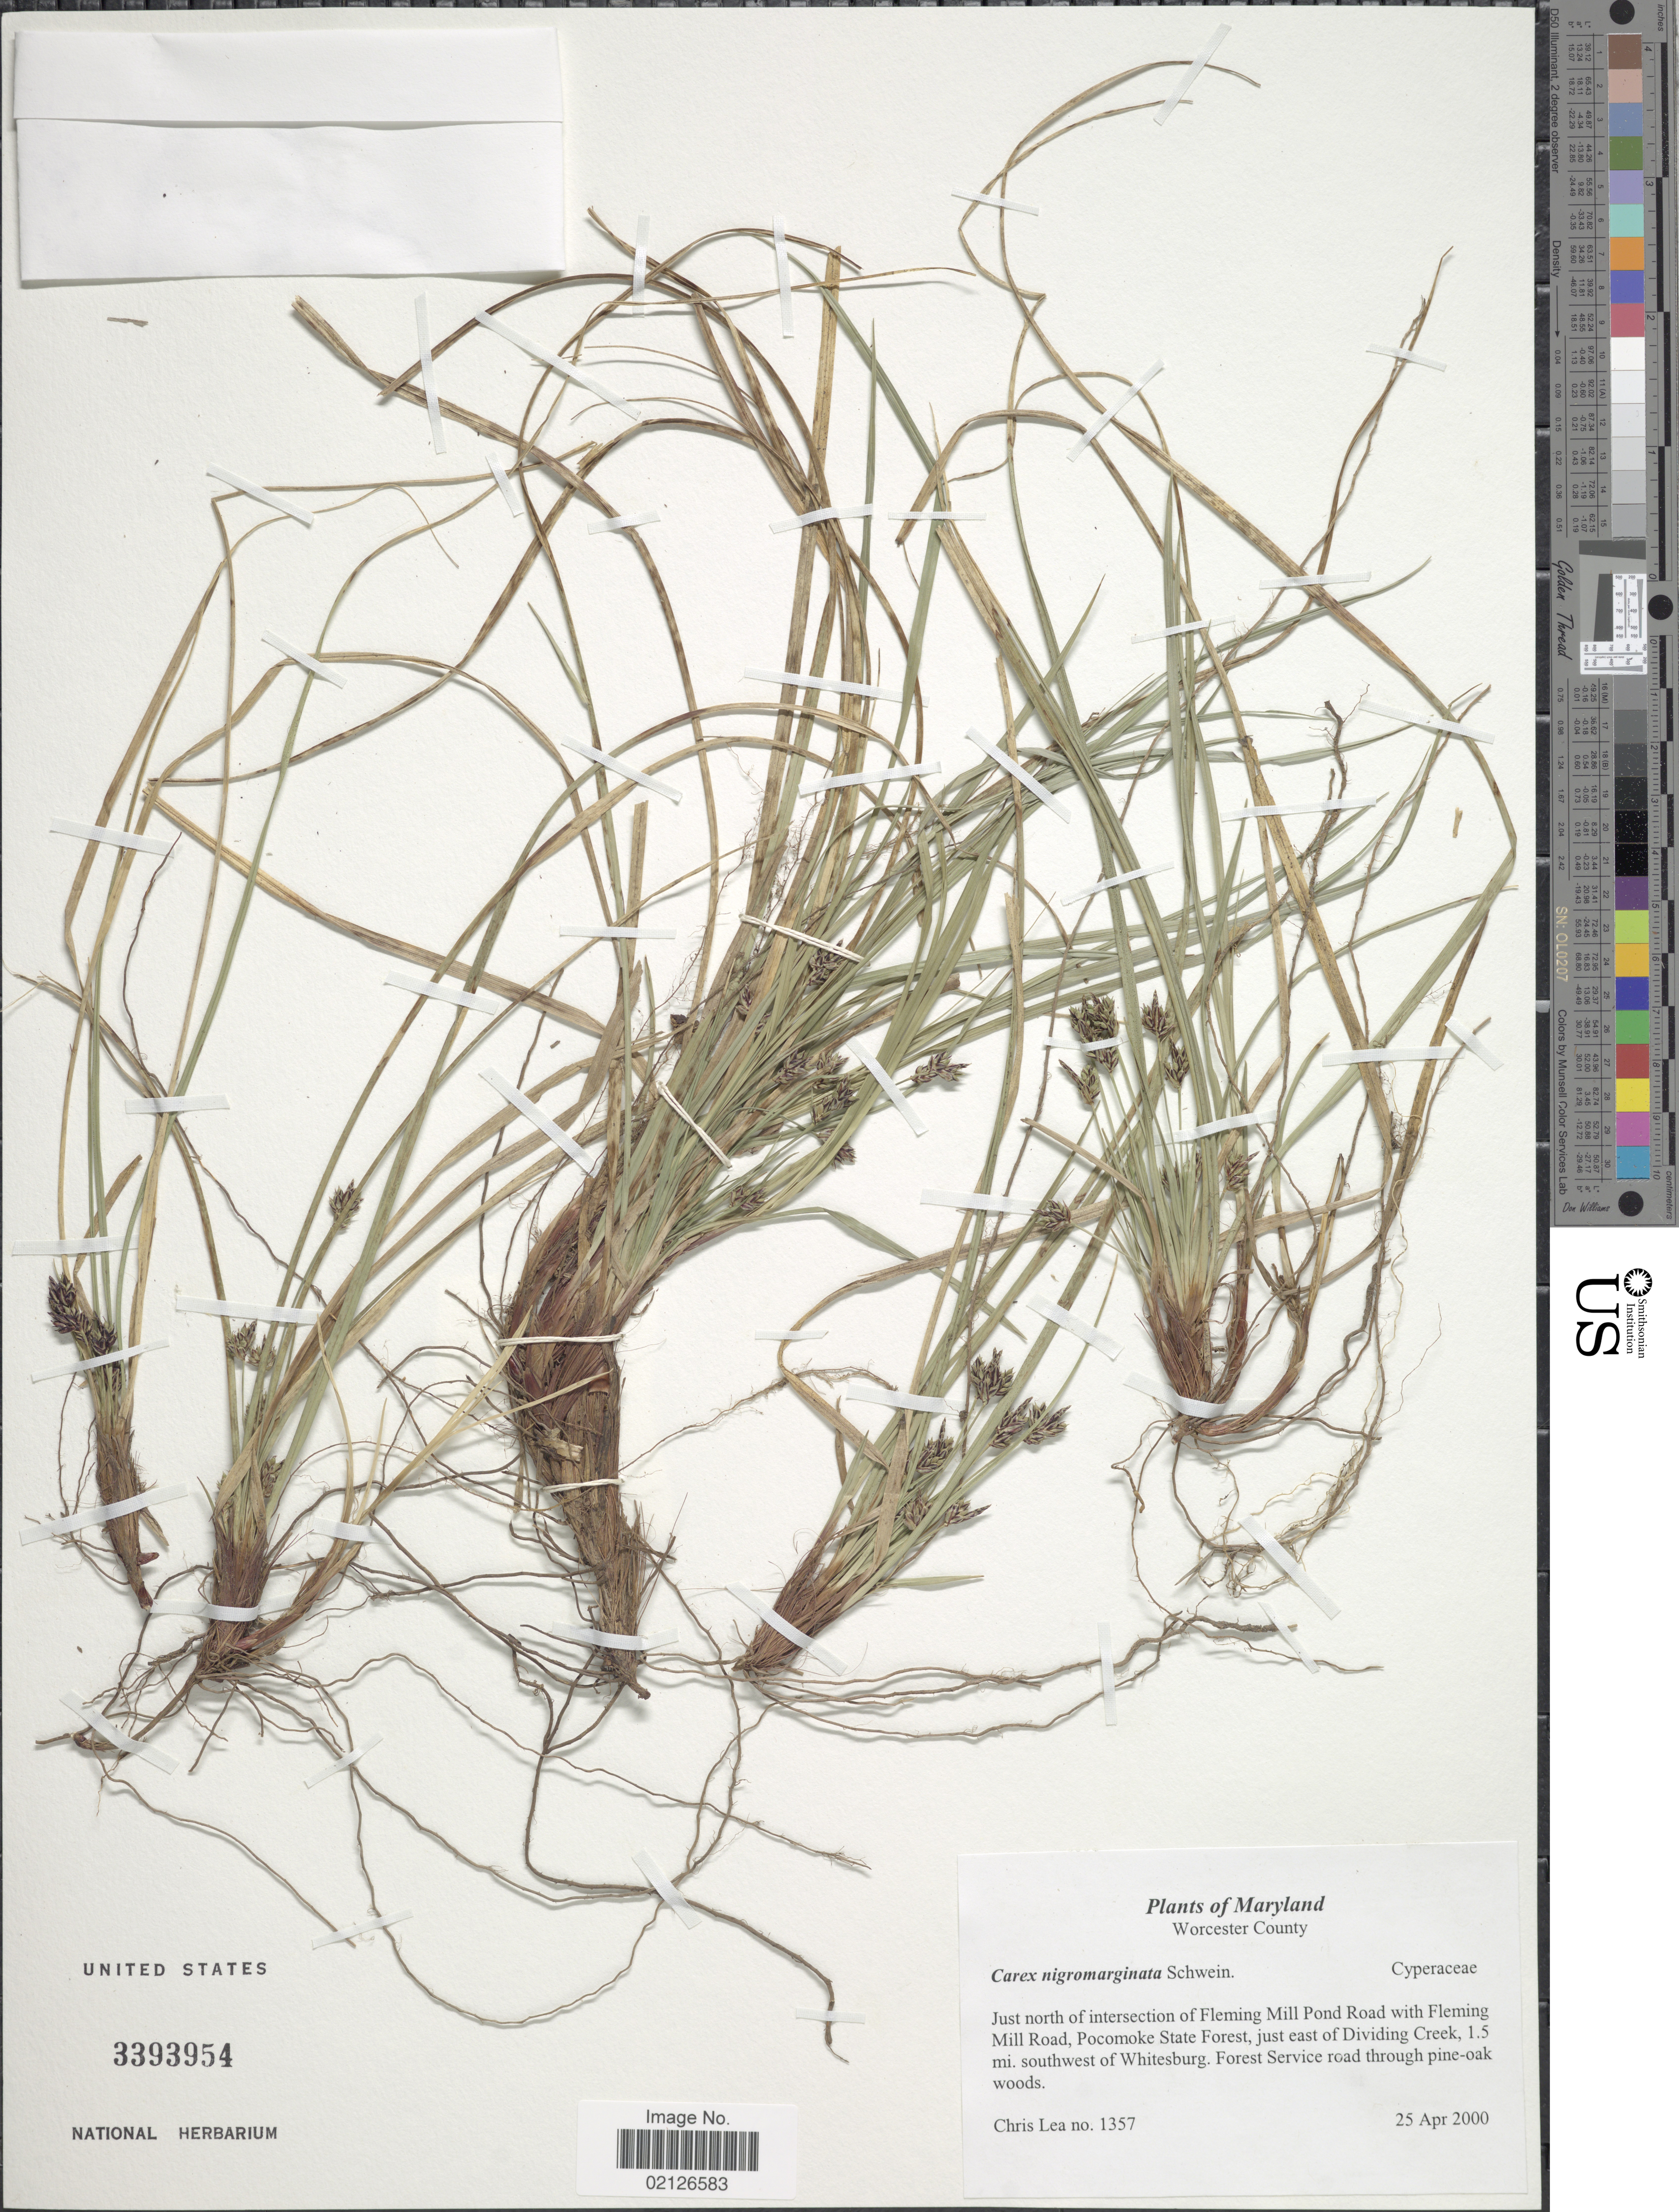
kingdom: Plantae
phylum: Tracheophyta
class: Liliopsida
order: Poales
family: Cyperaceae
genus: Carex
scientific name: Carex nigromarginata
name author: Schwein.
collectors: C. Lea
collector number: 1357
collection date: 2000-04-25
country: United States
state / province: Maryland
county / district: Worcester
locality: Worcester County, just north of intersection of Fleming Mill Pond road with Fleming Mill Road, Pocomoke State Forest, just east of Dividing Creek, 1.5 mi. southeast of Whiteburg, Forest Service road through pine-oak woods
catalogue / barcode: US 3393954